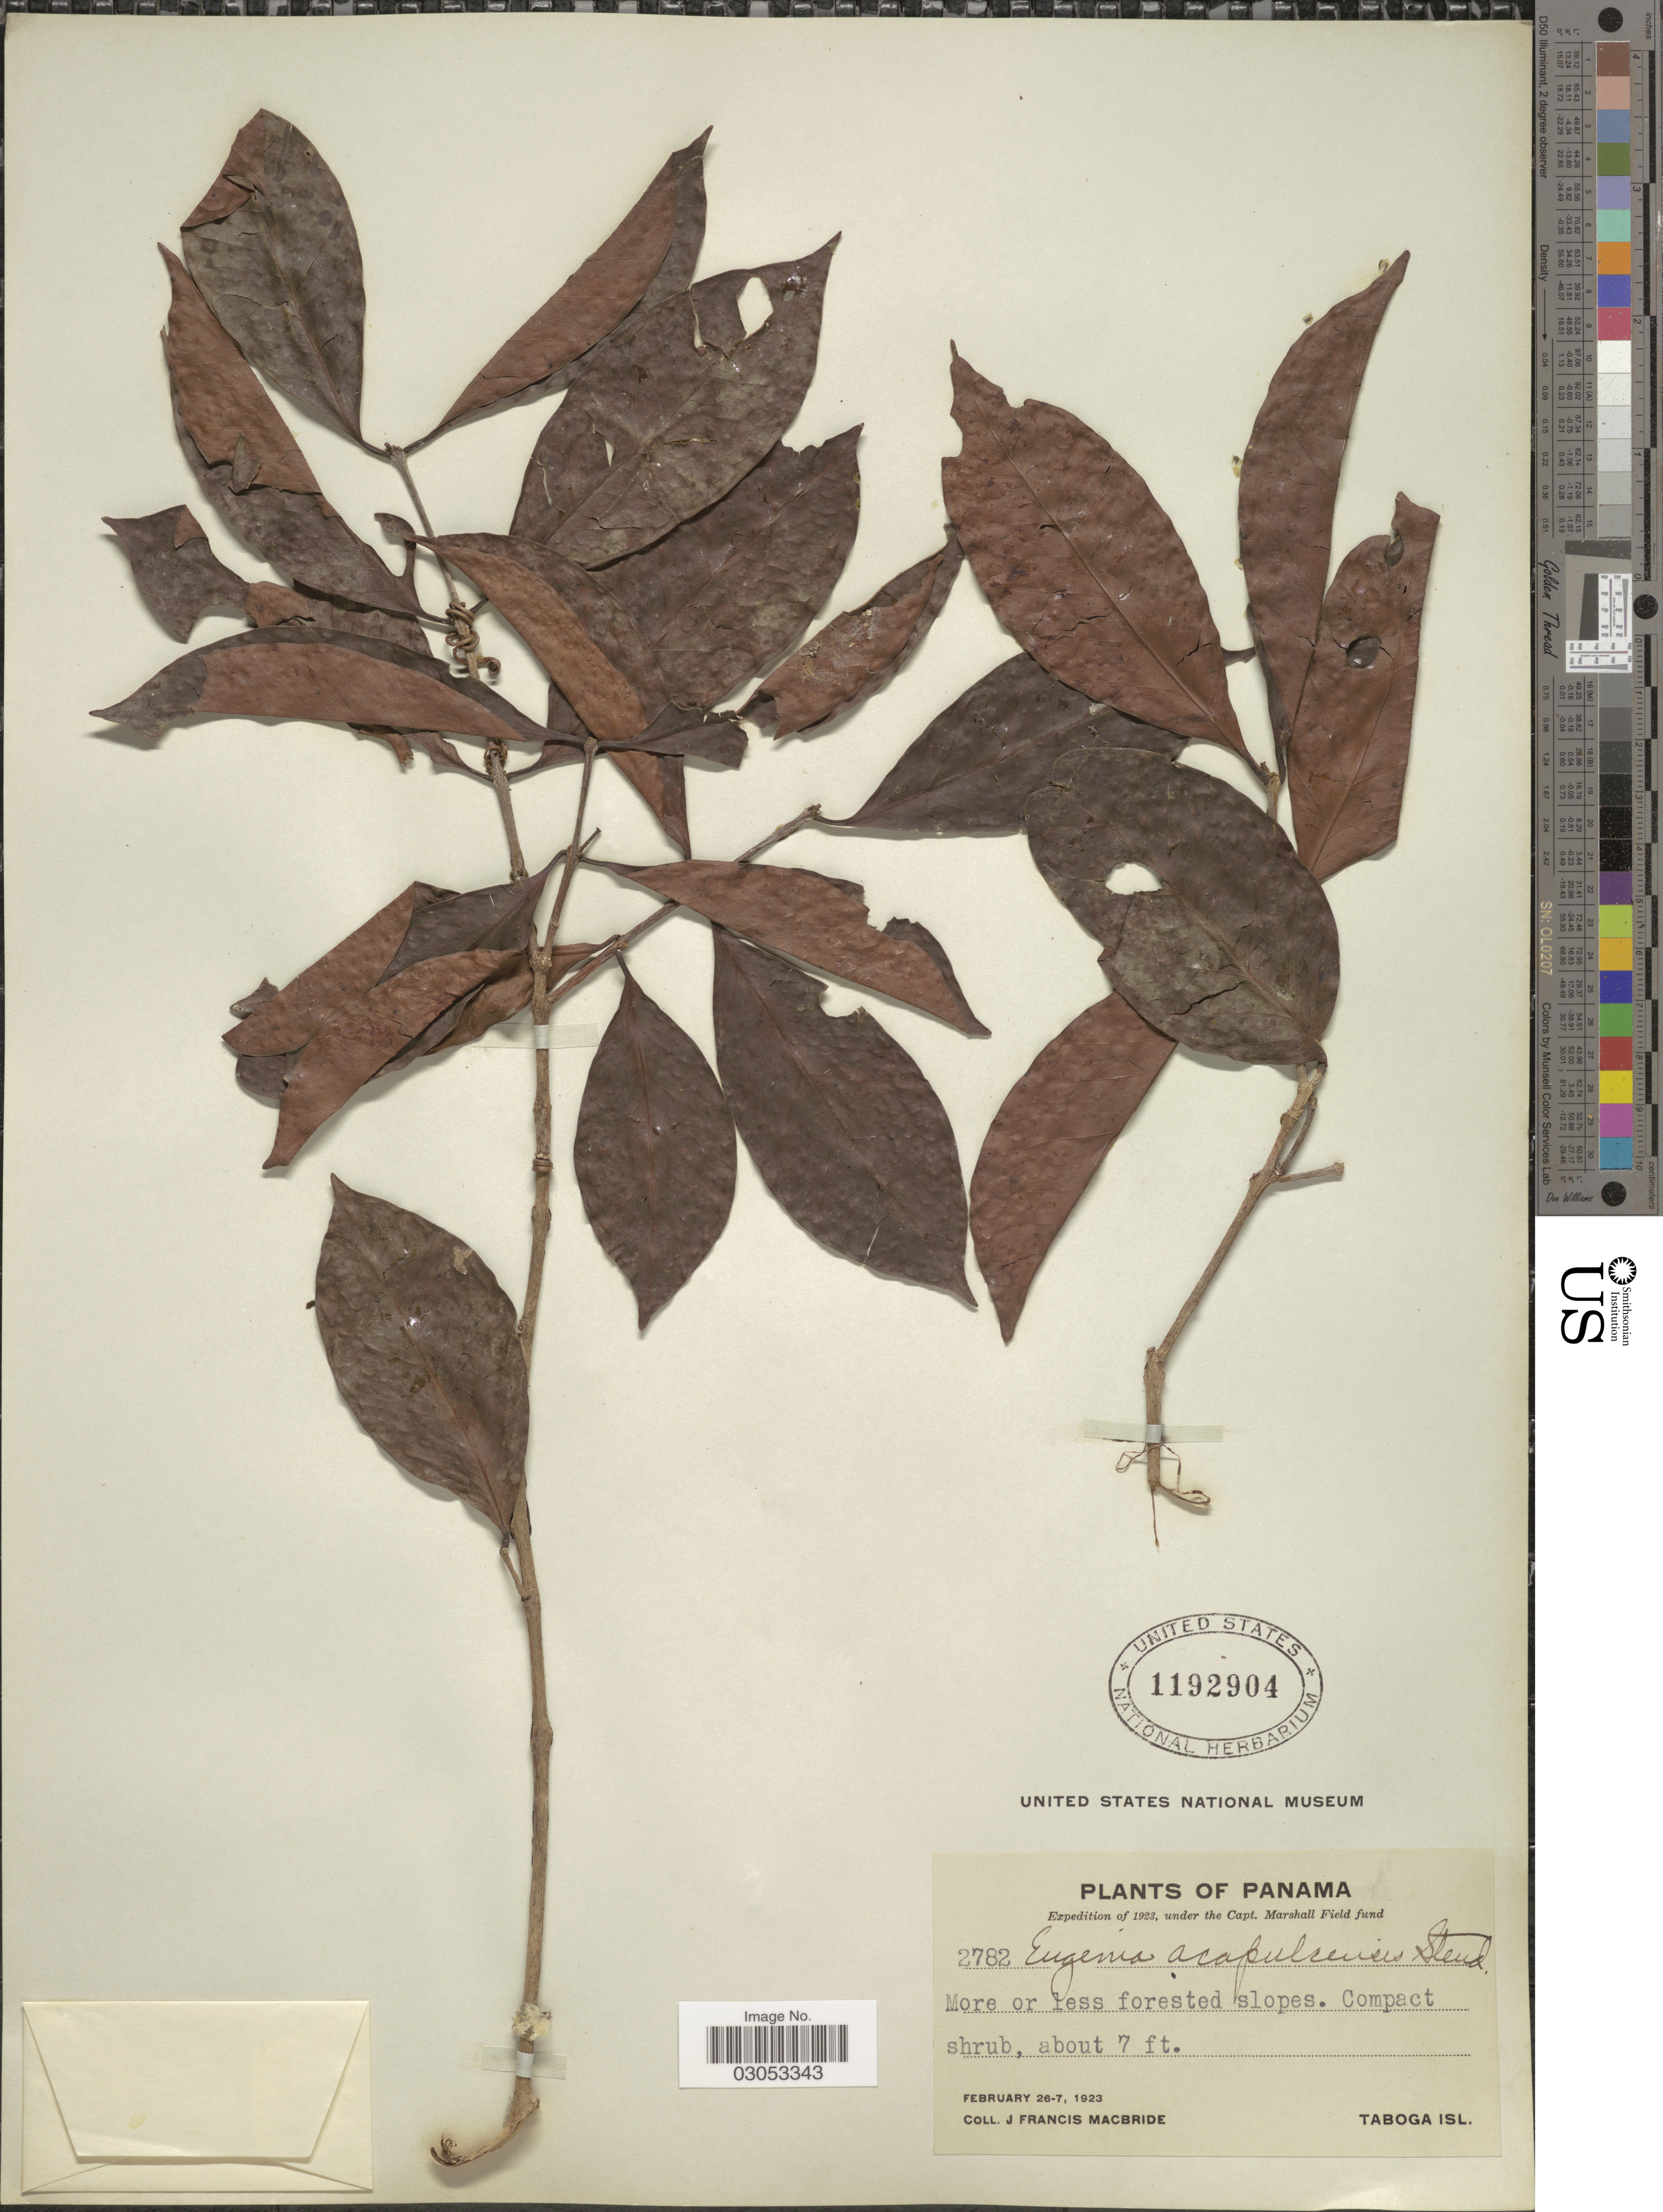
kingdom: Plantae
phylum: Tracheophyta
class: Magnoliopsida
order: Myrtales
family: Myrtaceae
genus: Eugenia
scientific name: Eugenia acapulcensis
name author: Steud.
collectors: J. F. Macbride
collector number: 2782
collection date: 1923-02-07/1923-02-26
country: Panama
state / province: Panamá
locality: Taboga Isl.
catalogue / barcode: US 1192904